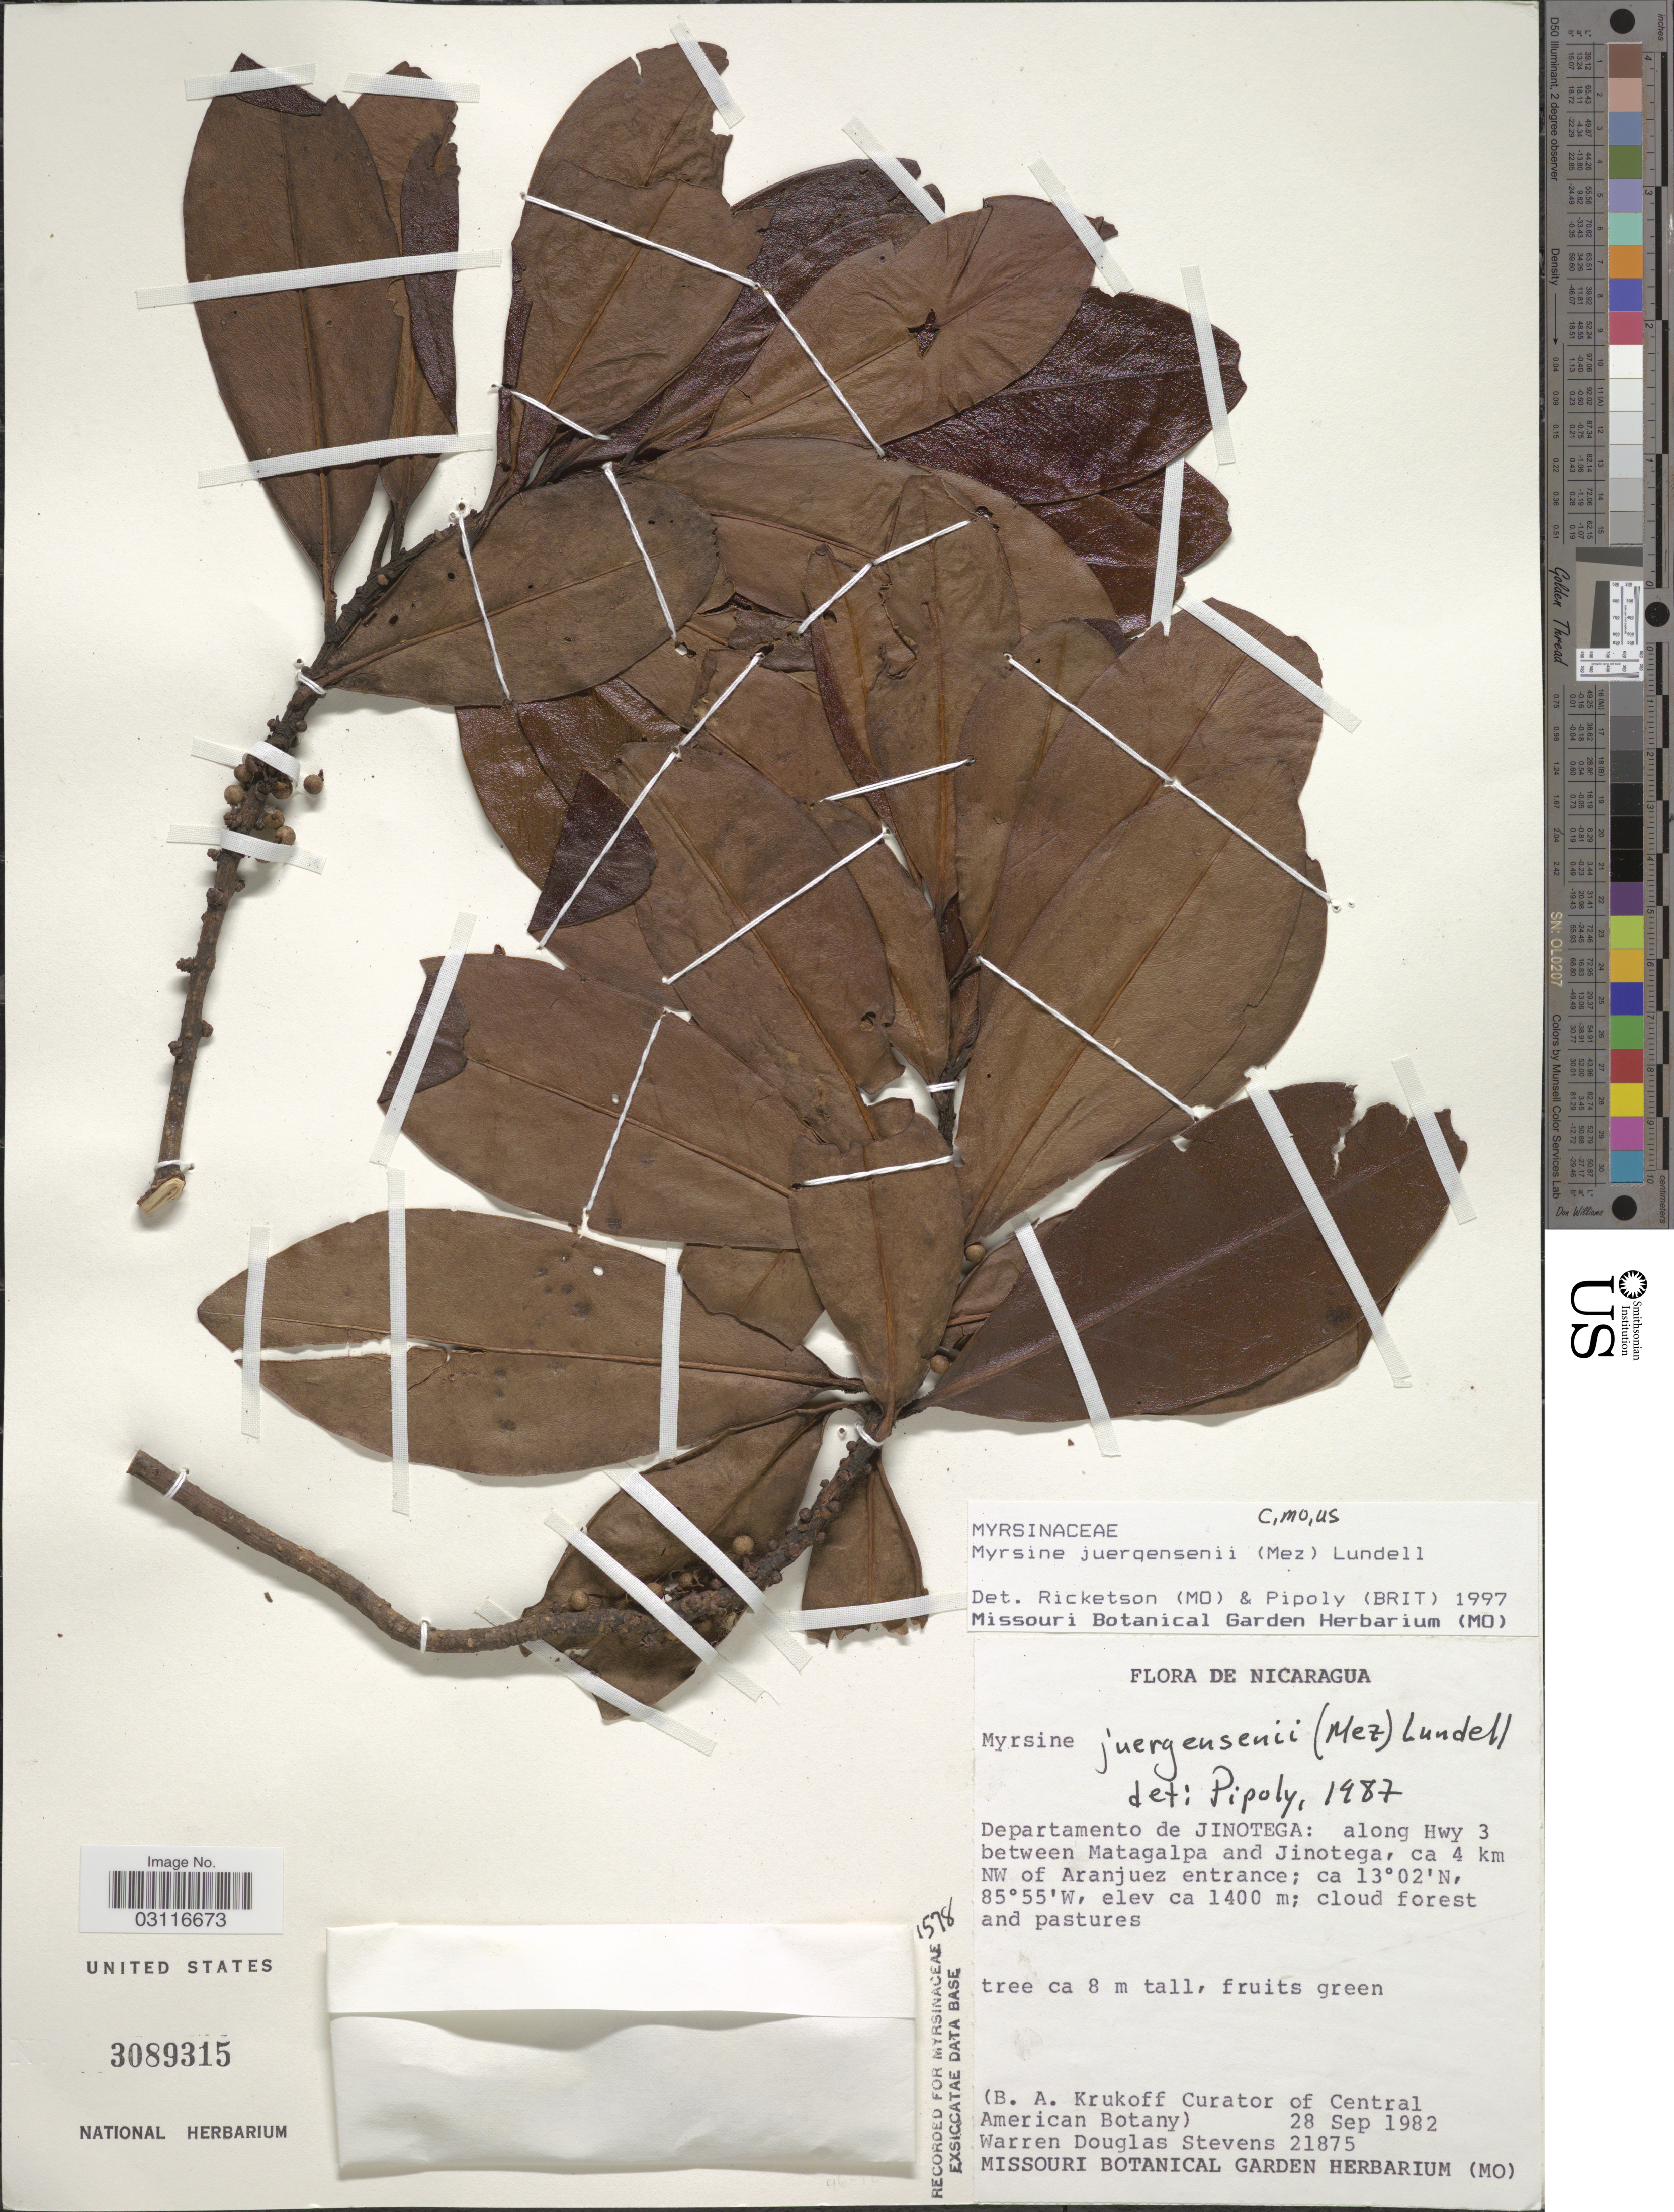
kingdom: Plantae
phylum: Tracheophyta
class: Magnoliopsida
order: Ericales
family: Primulaceae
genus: Myrsine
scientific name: Myrsine juergensenii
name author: (Mez) Lundell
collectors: W. D. Stevens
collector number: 21875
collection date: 1982-09-28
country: Nicaragua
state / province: Jinotega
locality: Departamento de Jinotega: along Hwy 3 between Matagalpa and Jinotega, ca 4 km NW of Aranjuez entrance.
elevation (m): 1400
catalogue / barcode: US 3089315